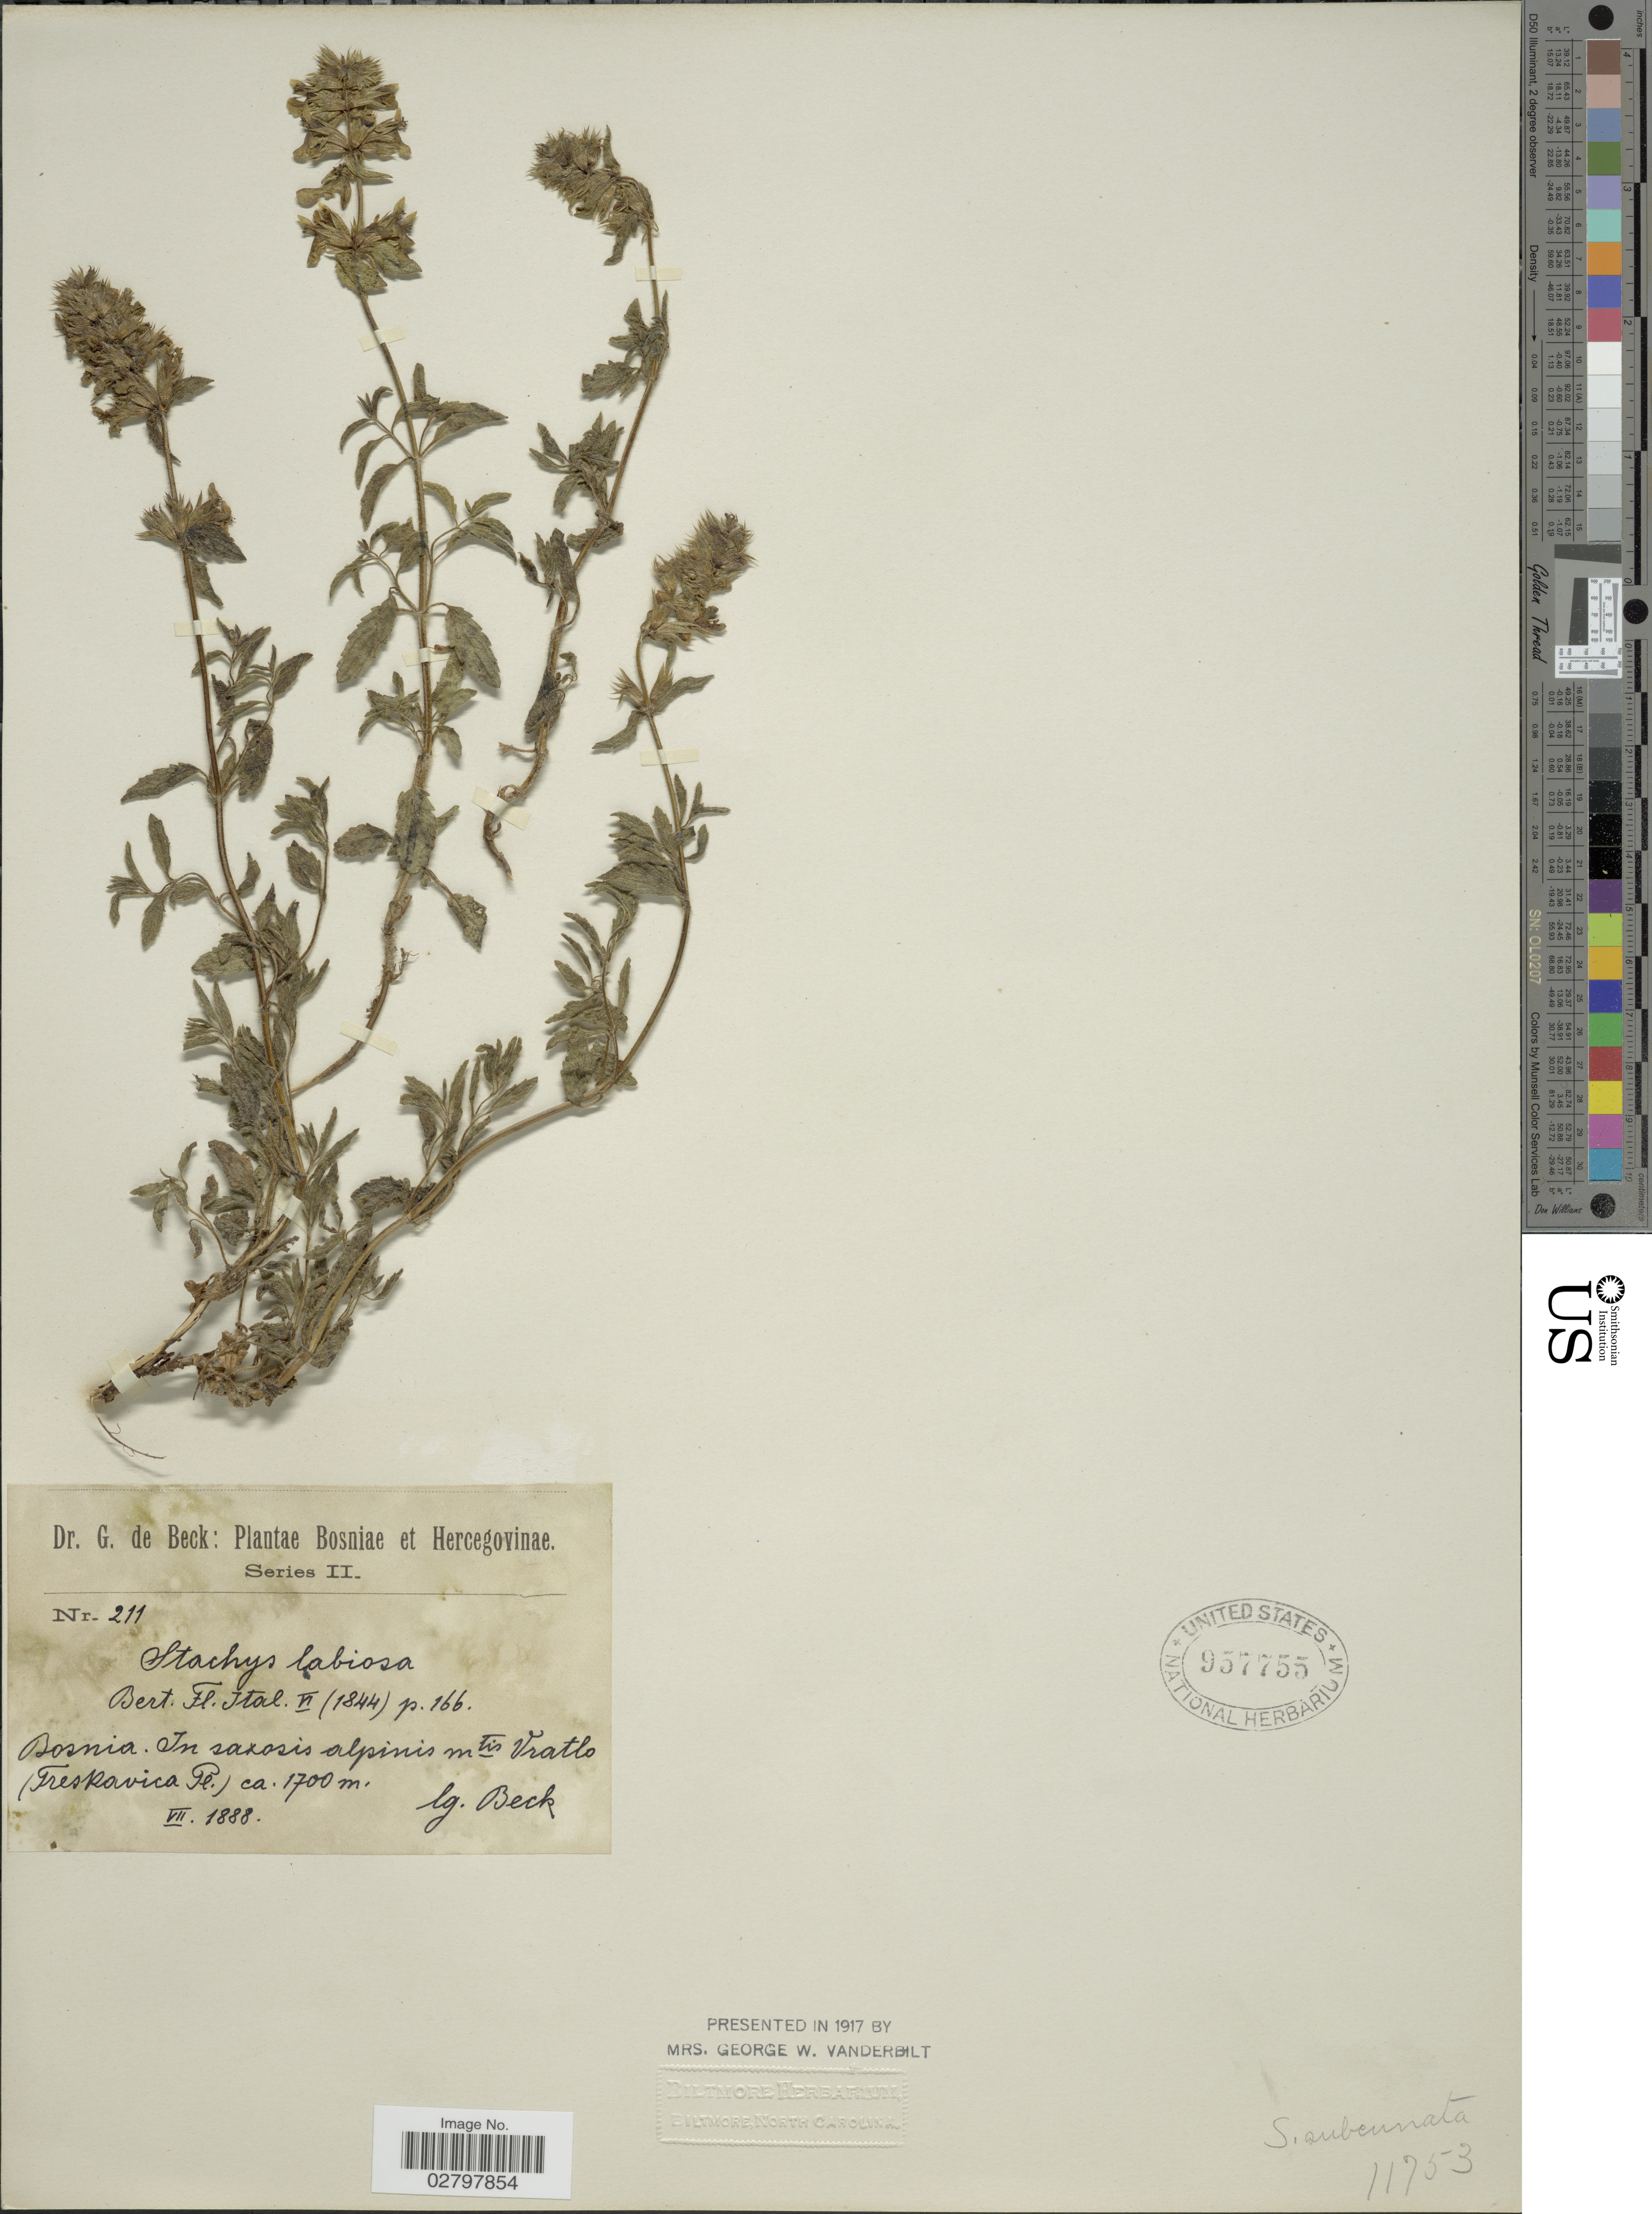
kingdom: Plantae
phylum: Tracheophyta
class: Magnoliopsida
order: Lamiales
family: Lamiaceae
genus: Stachys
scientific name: Stachys labiosa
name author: Bertol.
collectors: G. de Beck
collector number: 211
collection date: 1888-07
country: Bosnia and Herzegovina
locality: Bosnia. In saxosis alpinis mtis Vratlo (Treskavica Pl.)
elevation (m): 1700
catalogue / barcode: US 957755